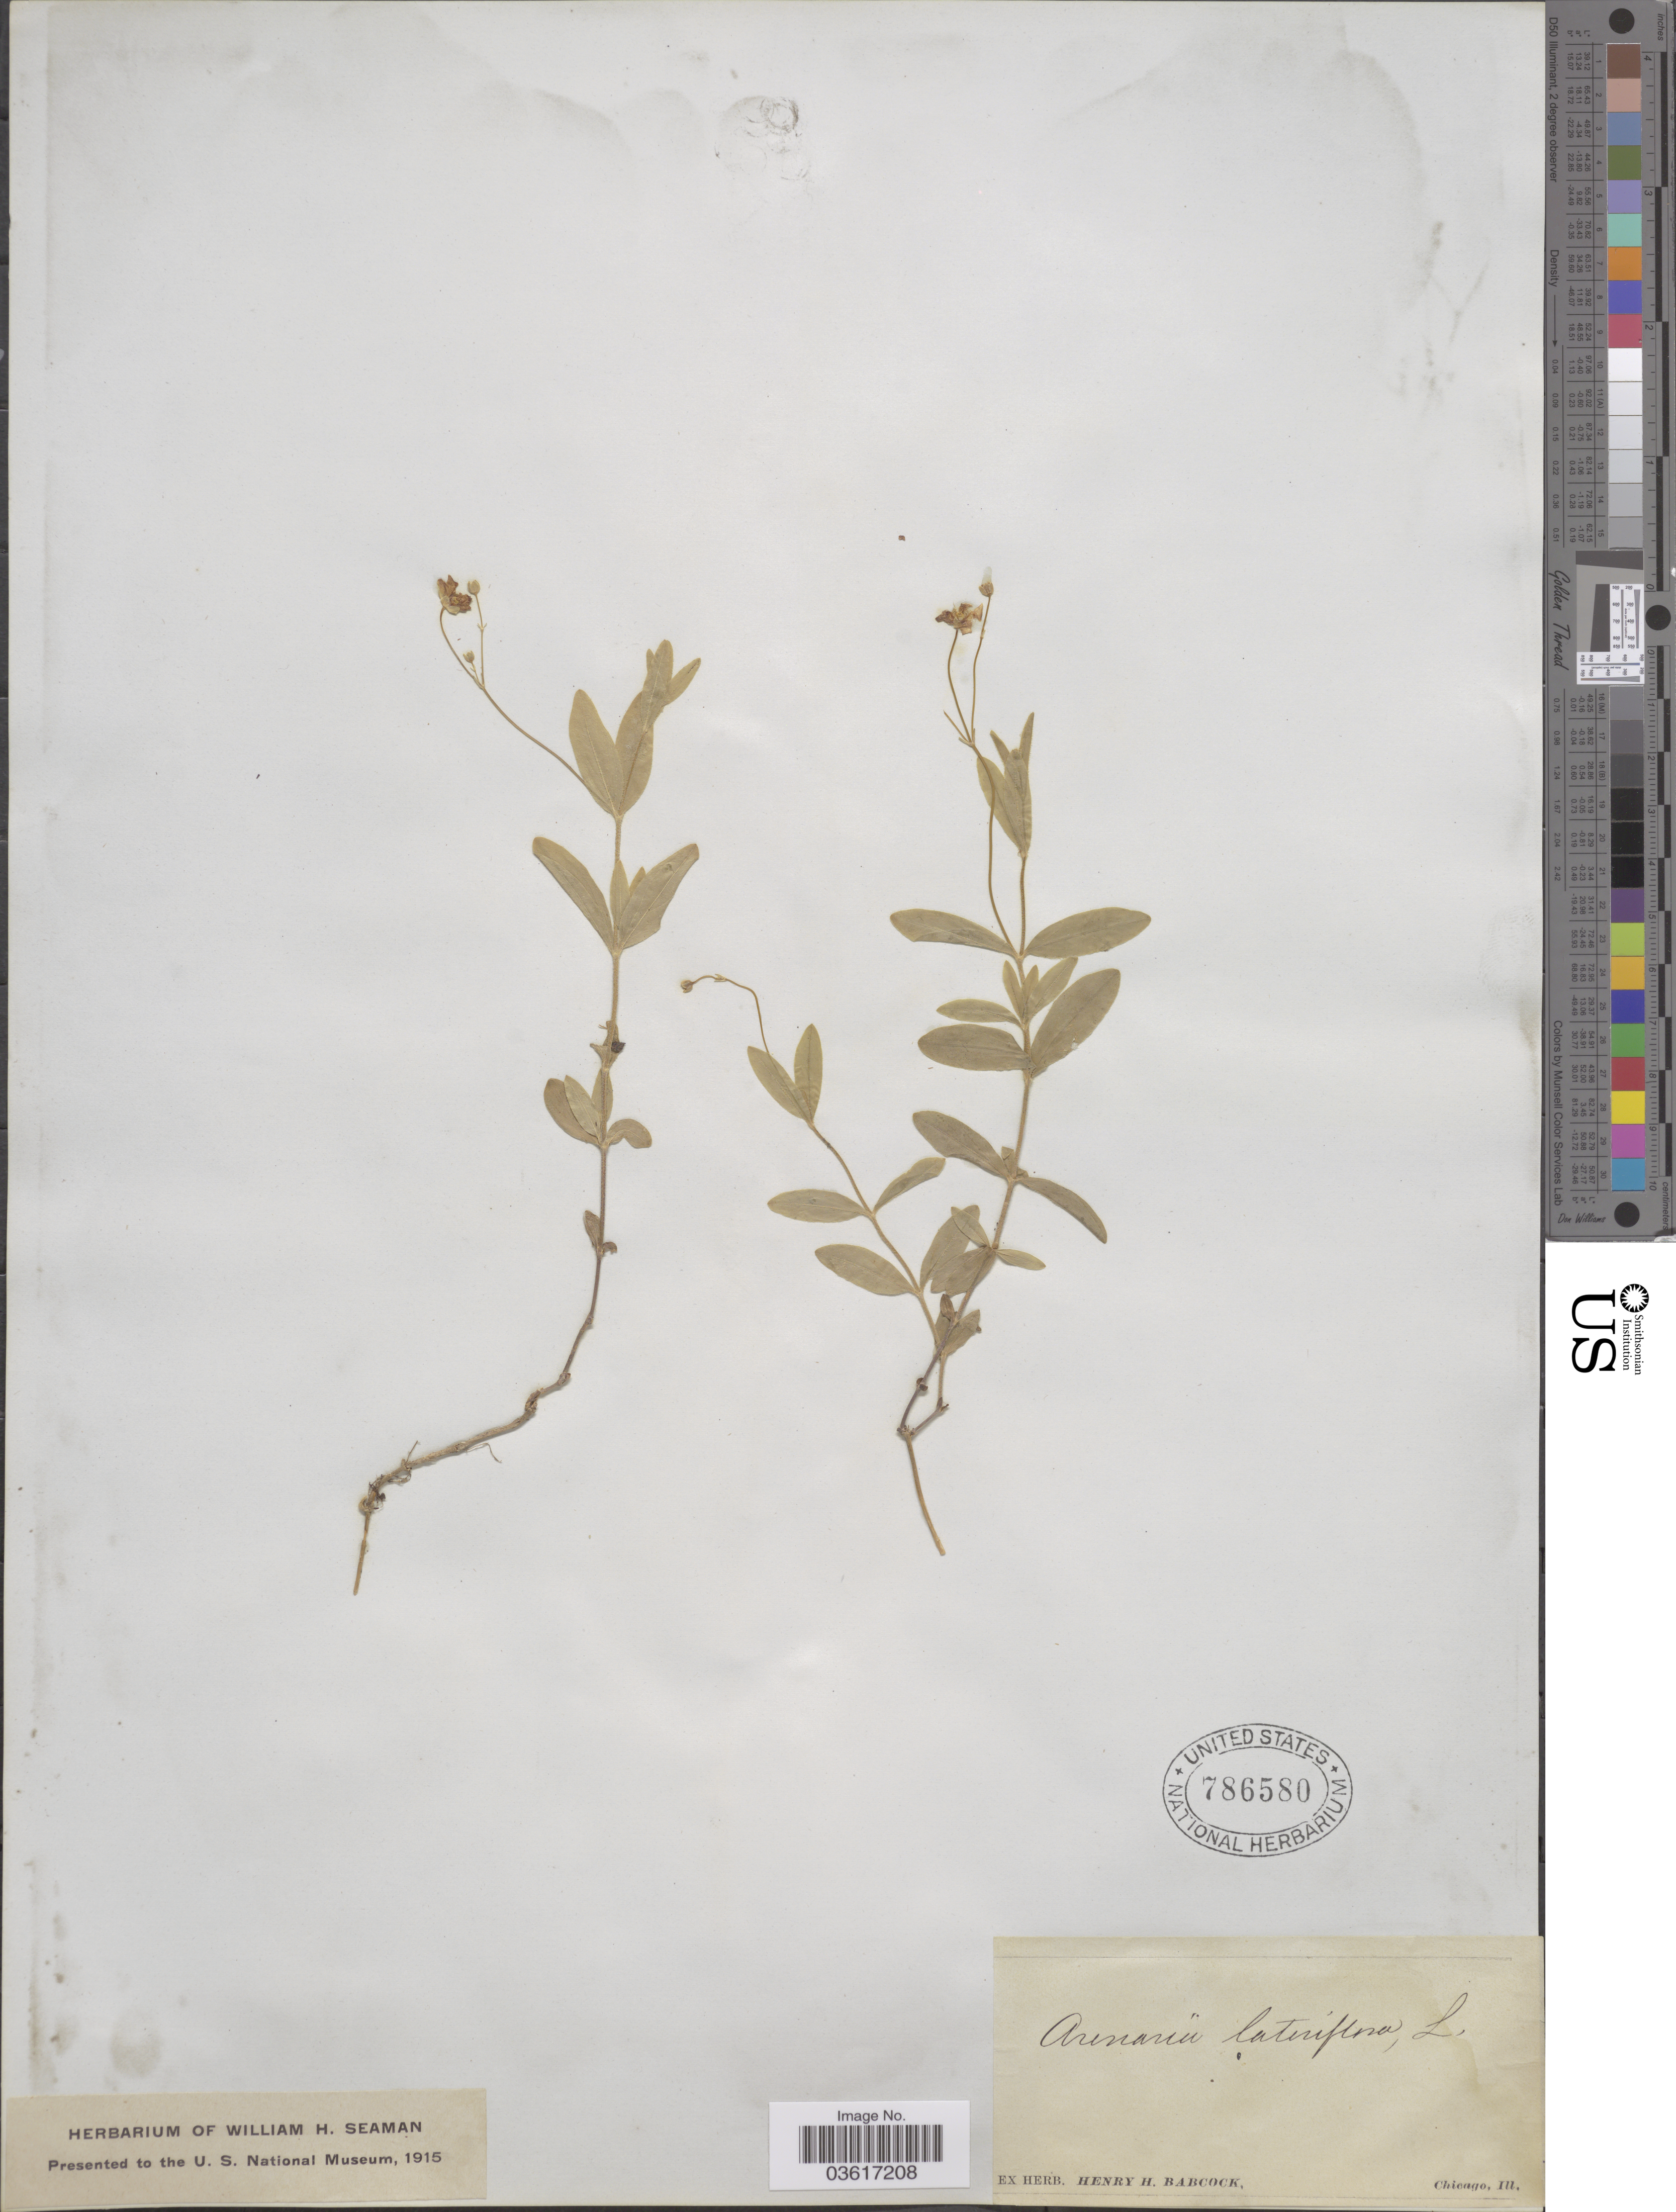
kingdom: Plantae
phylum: Tracheophyta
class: Magnoliopsida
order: Caryophyllales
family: Caryophyllaceae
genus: Moehringia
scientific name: Moehringia lateriflora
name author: (L.) Fenzl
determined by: Strong, Mark T., (BOT), Smithsonian Institution - National Museum of Natural History (UNITED STATES)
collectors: ex herb. Henry Homes Babcock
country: United States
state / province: Illinois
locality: Chicago.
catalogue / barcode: US 786580